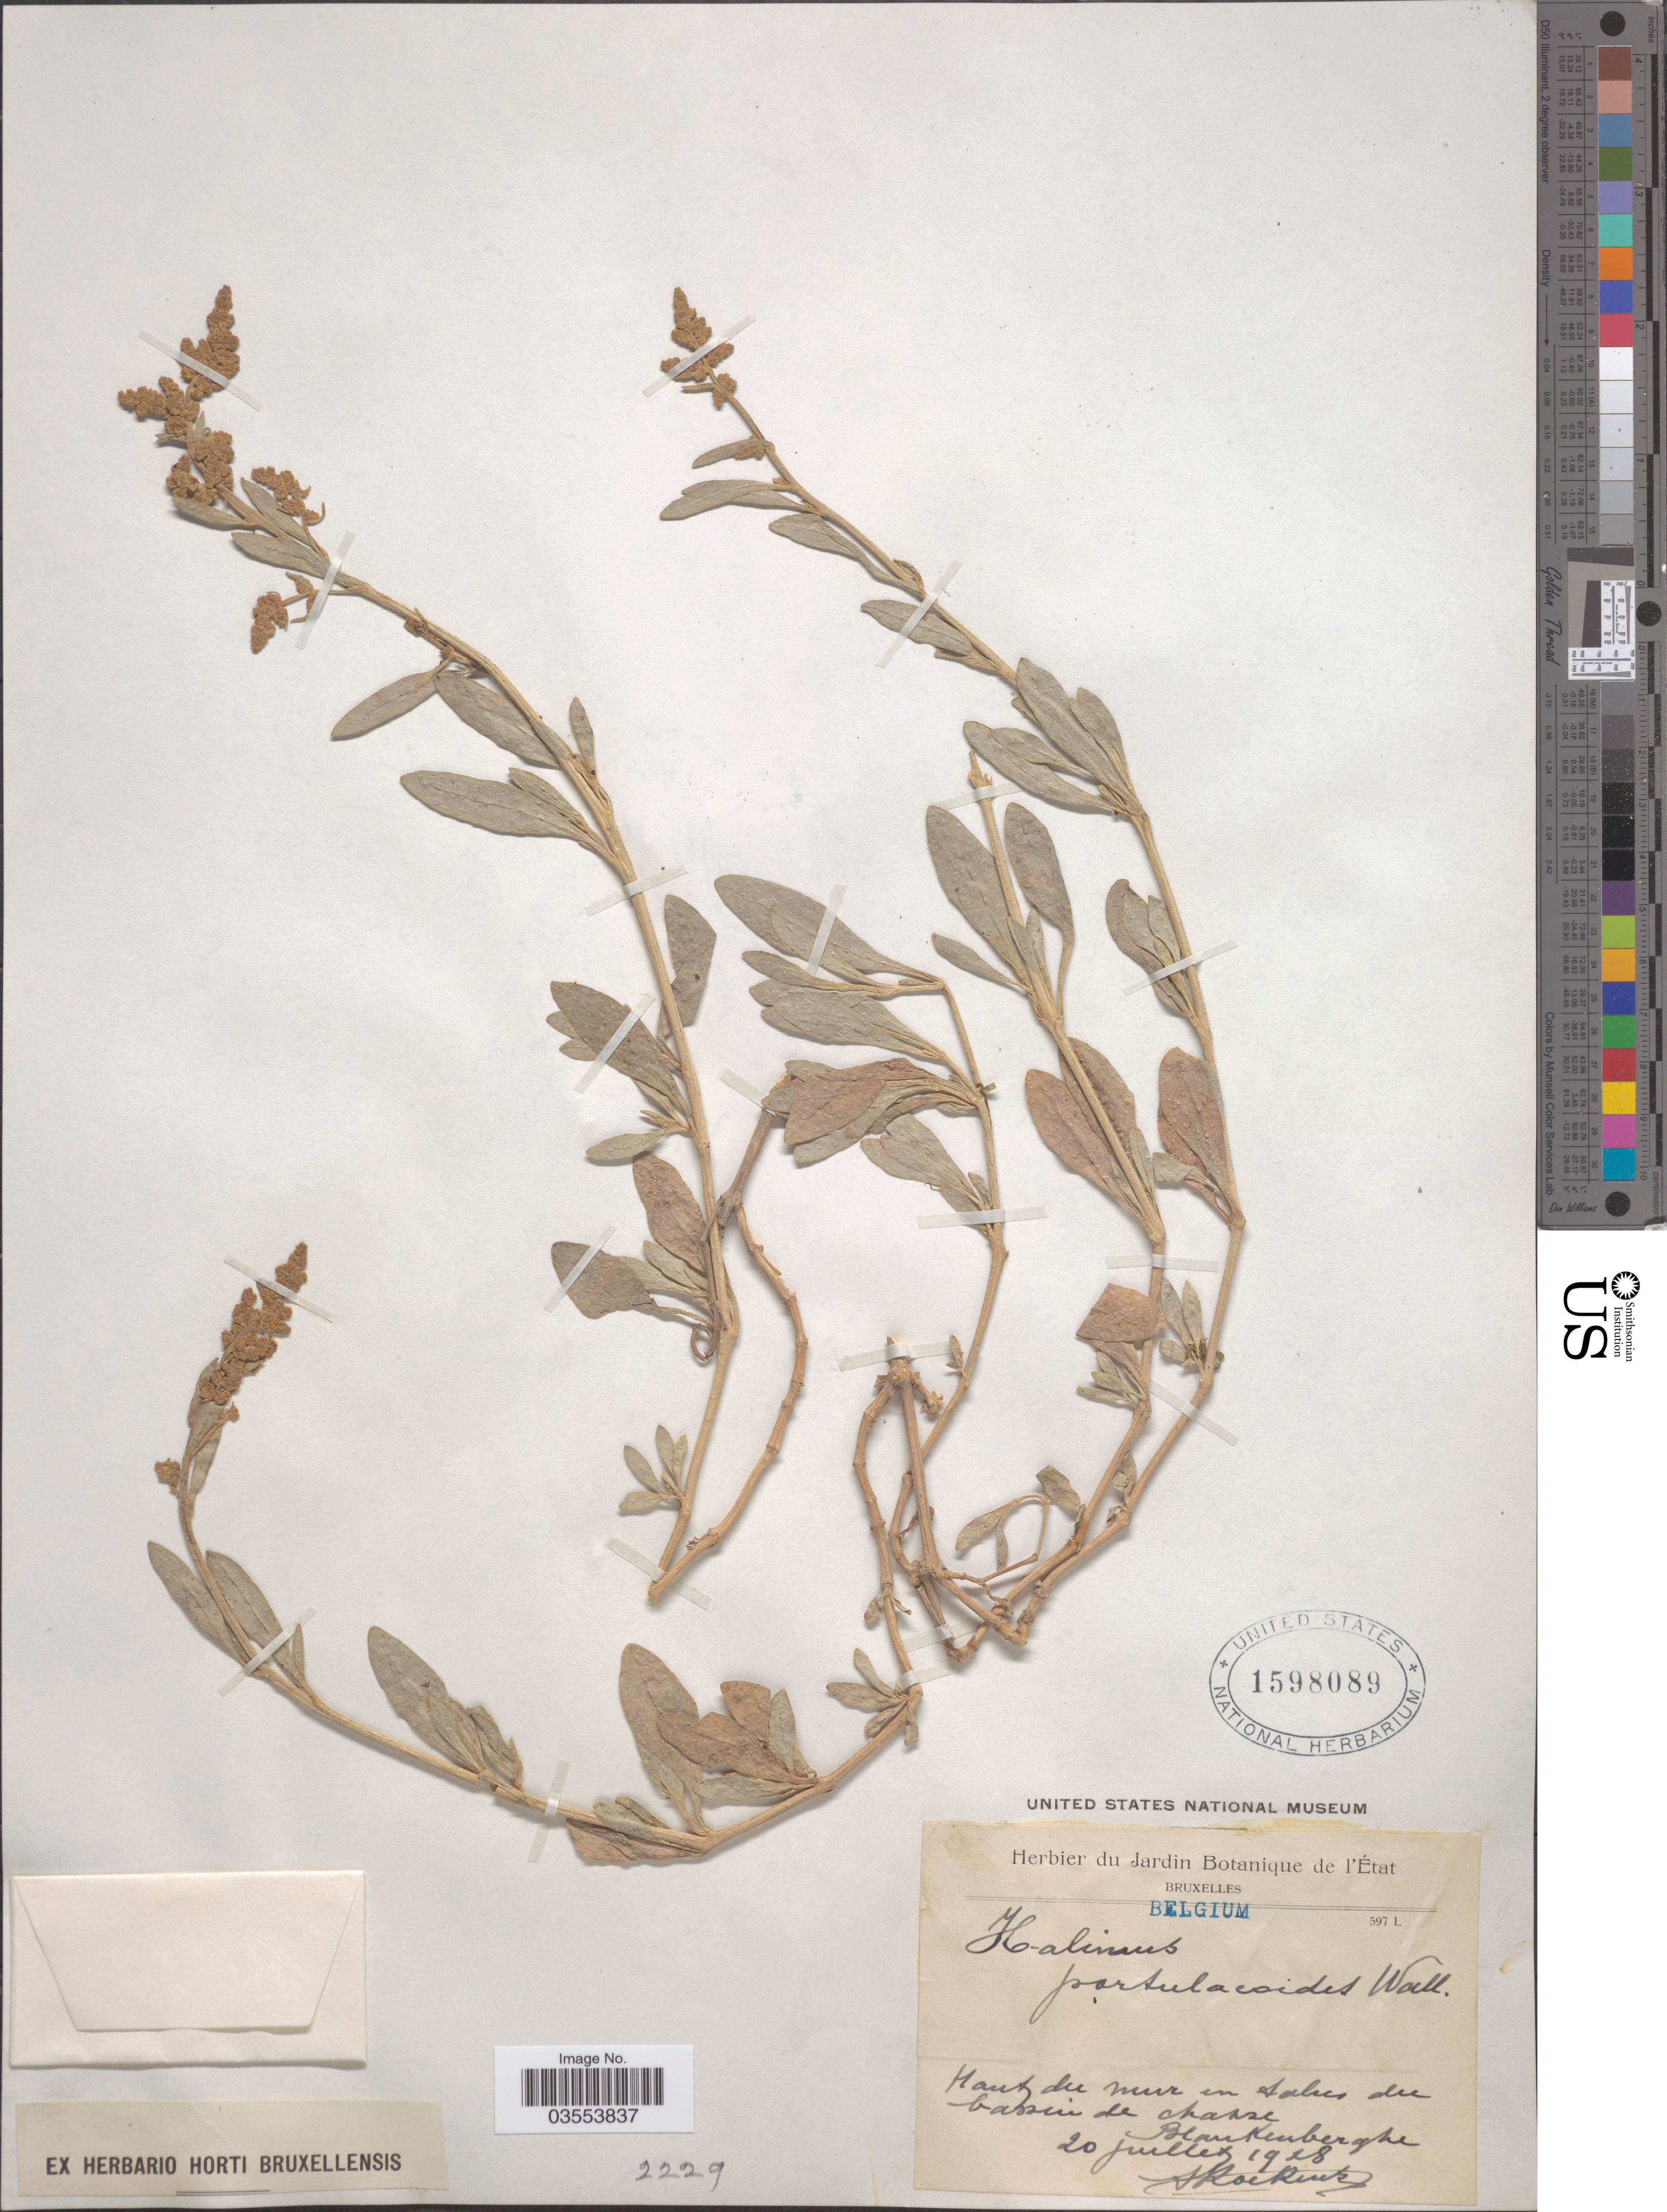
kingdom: Plantae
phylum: Tracheophyta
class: Magnoliopsida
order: Caryophyllales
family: Amaranthaceae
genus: Atriplex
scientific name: Atriplex portulacoides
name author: L.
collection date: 1928-07-20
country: Belgium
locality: Haut du mur en salus du bassin de Charse [interpreted] Blankenberghe.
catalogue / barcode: US 1598089